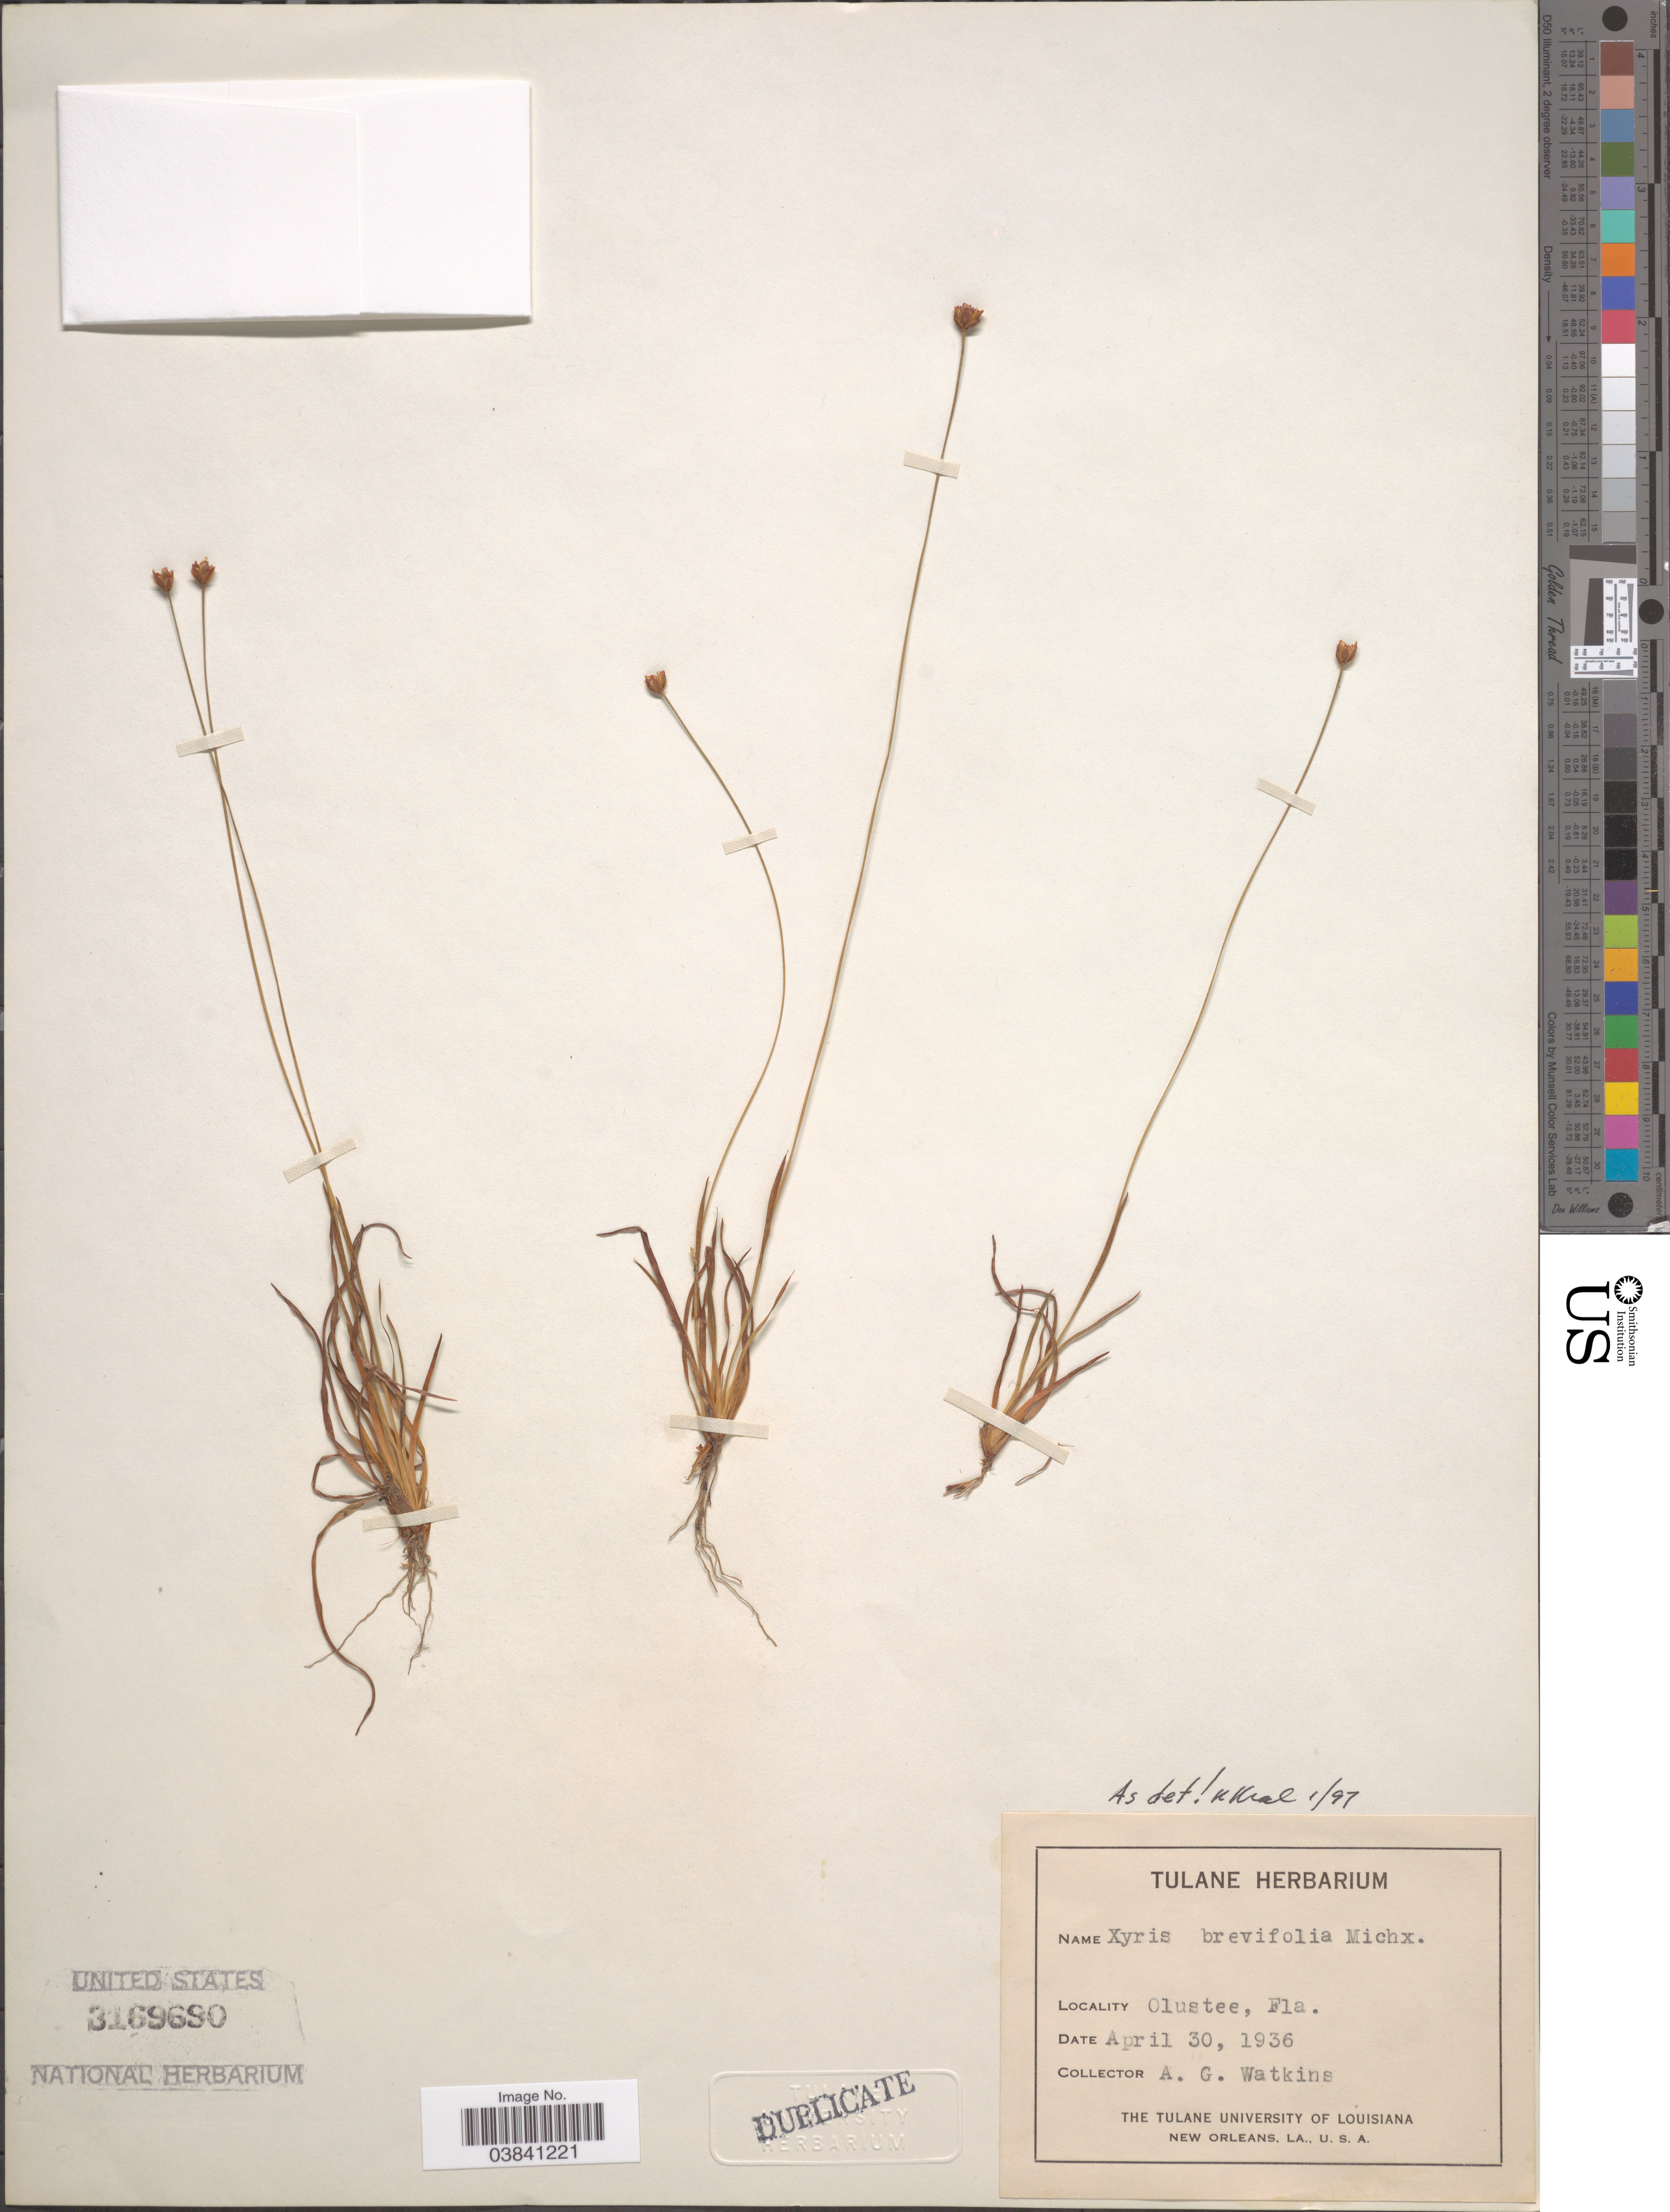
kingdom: Plantae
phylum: Tracheophyta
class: Liliopsida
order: Poales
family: Xyridaceae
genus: Xyris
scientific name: Xyris brevifolia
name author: Michx.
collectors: A. Watkins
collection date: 1936-04-30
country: United States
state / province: Florida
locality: Olustee.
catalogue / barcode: US 3169680